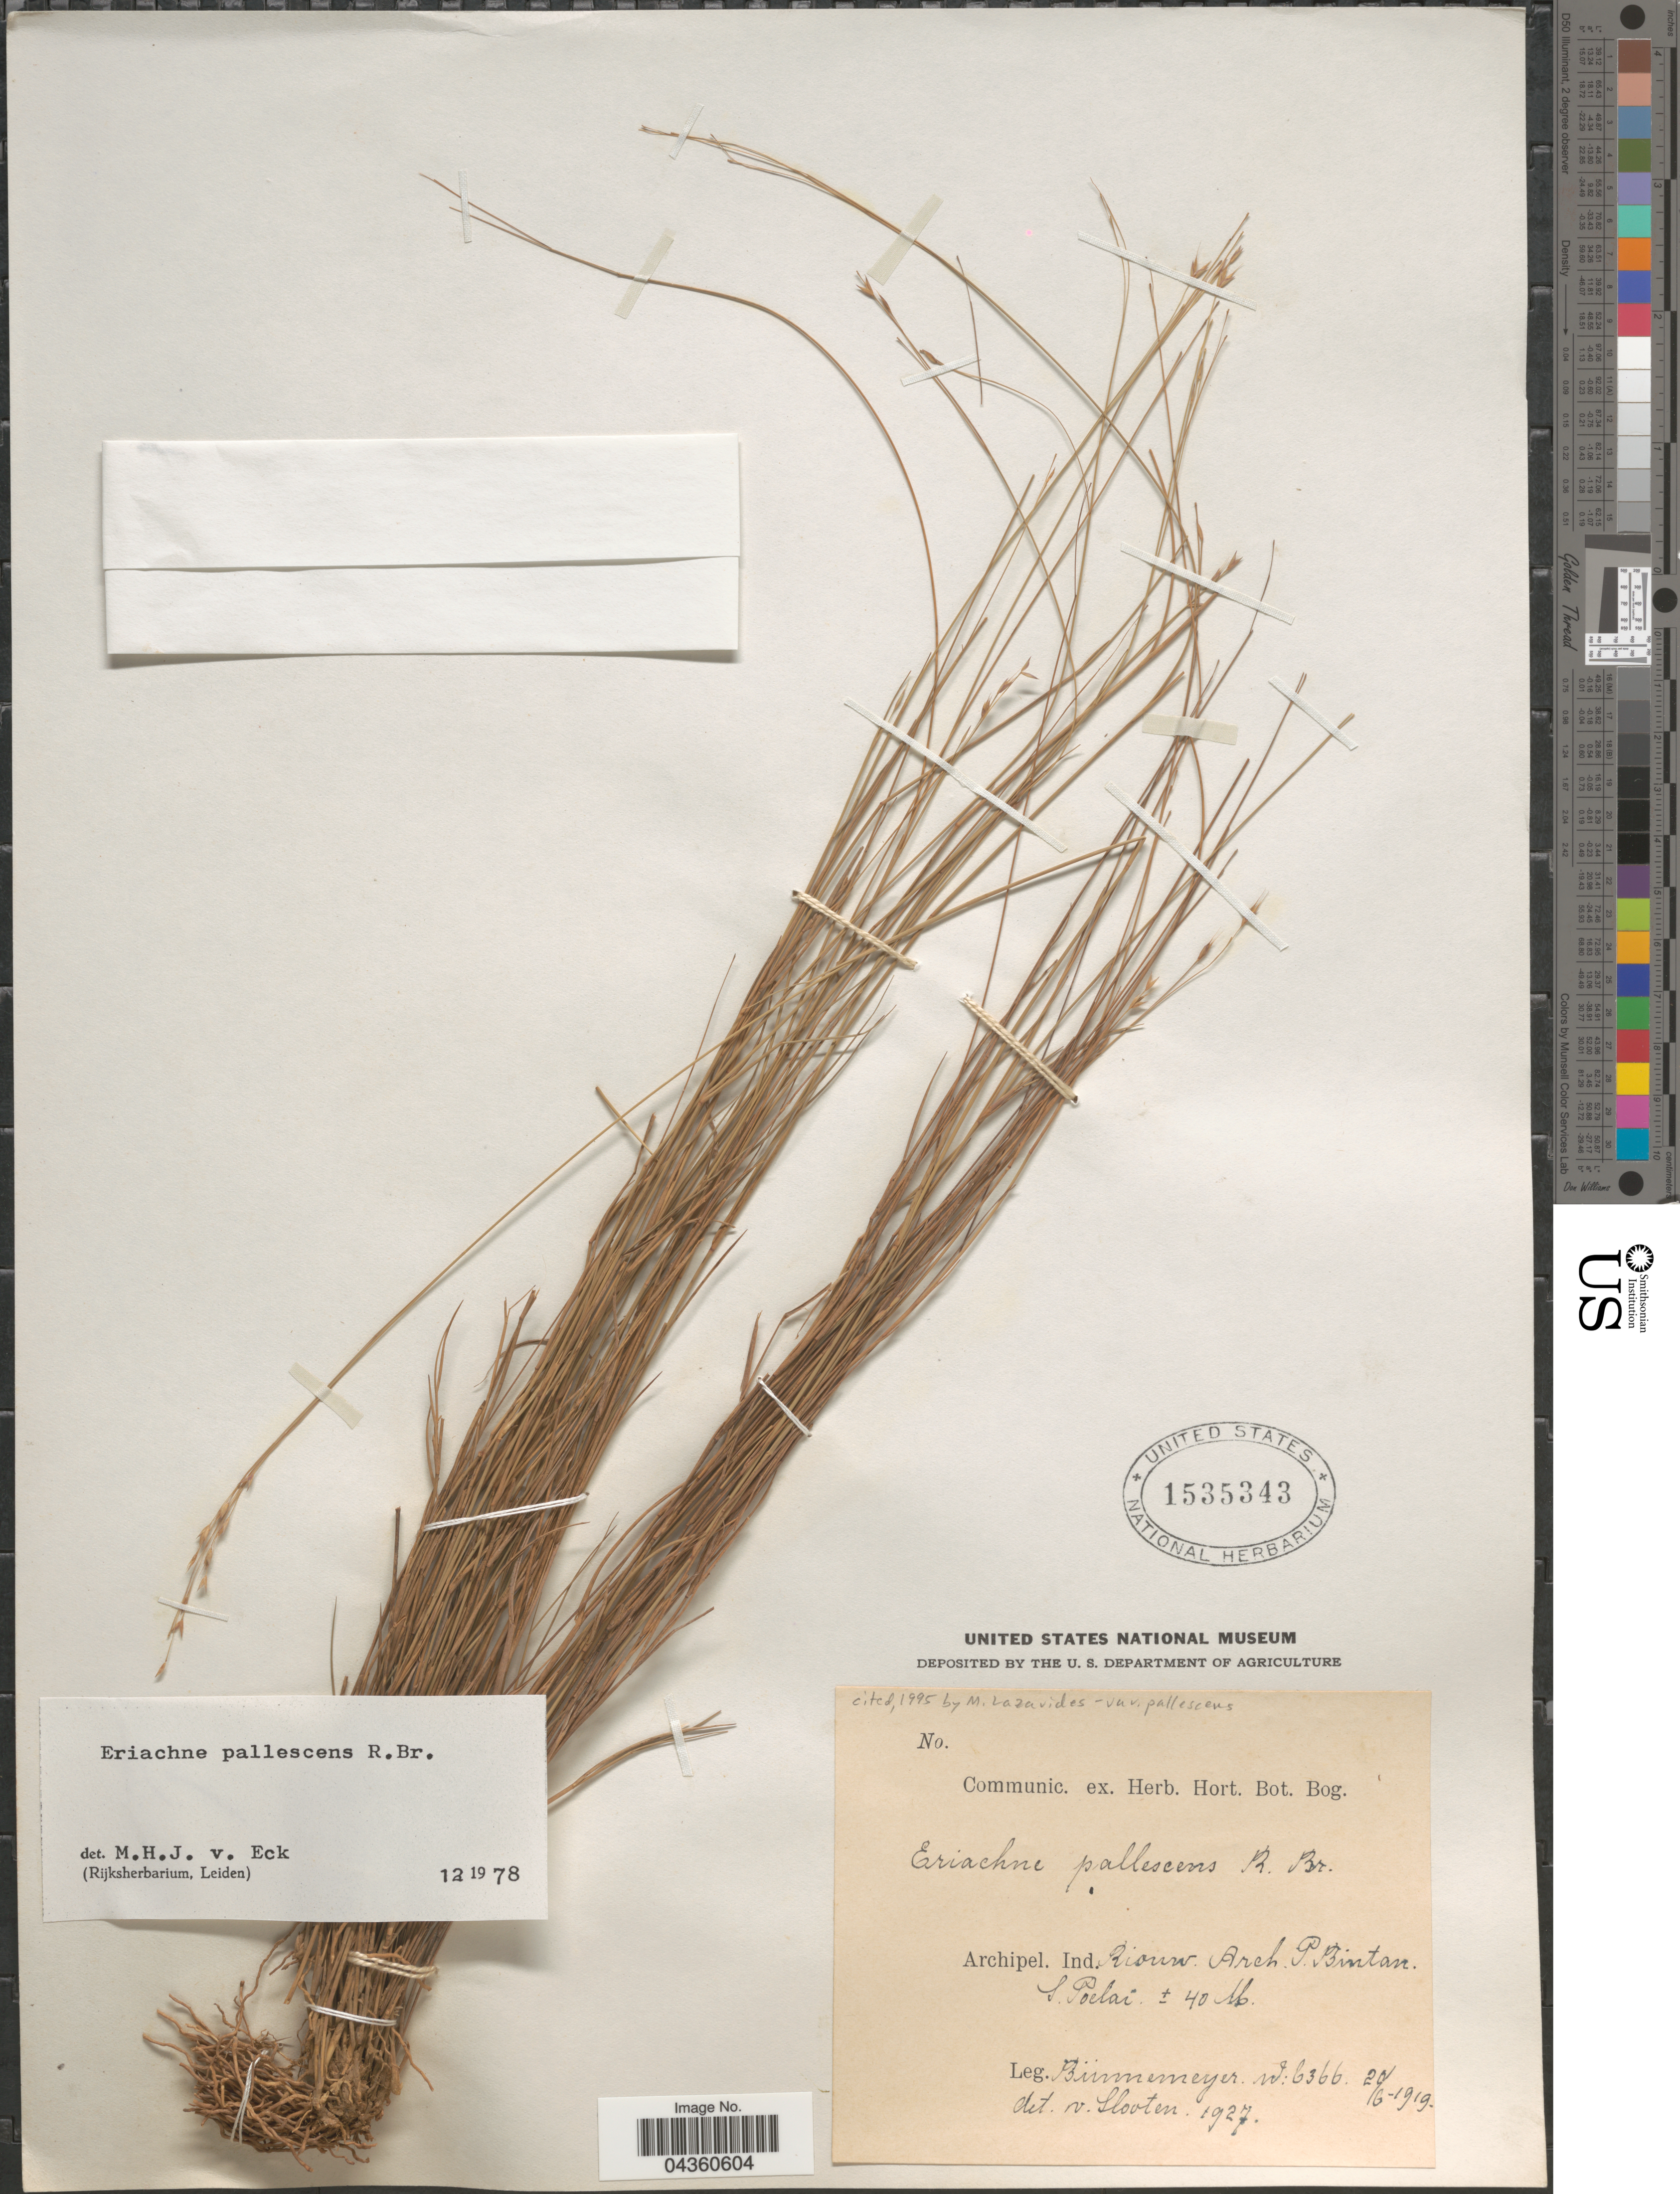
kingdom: Plantae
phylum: Tracheophyta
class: Liliopsida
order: Poales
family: Poaceae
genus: Eriachne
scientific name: Eriachne pallescens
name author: R. Br.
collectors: -. Bunnemeijer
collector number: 6366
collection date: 1919-06-20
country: Indonesia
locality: Archipel. Ind. Riouw. Arch. P. Bintan. S. Poelai.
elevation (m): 40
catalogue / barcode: US 1535343